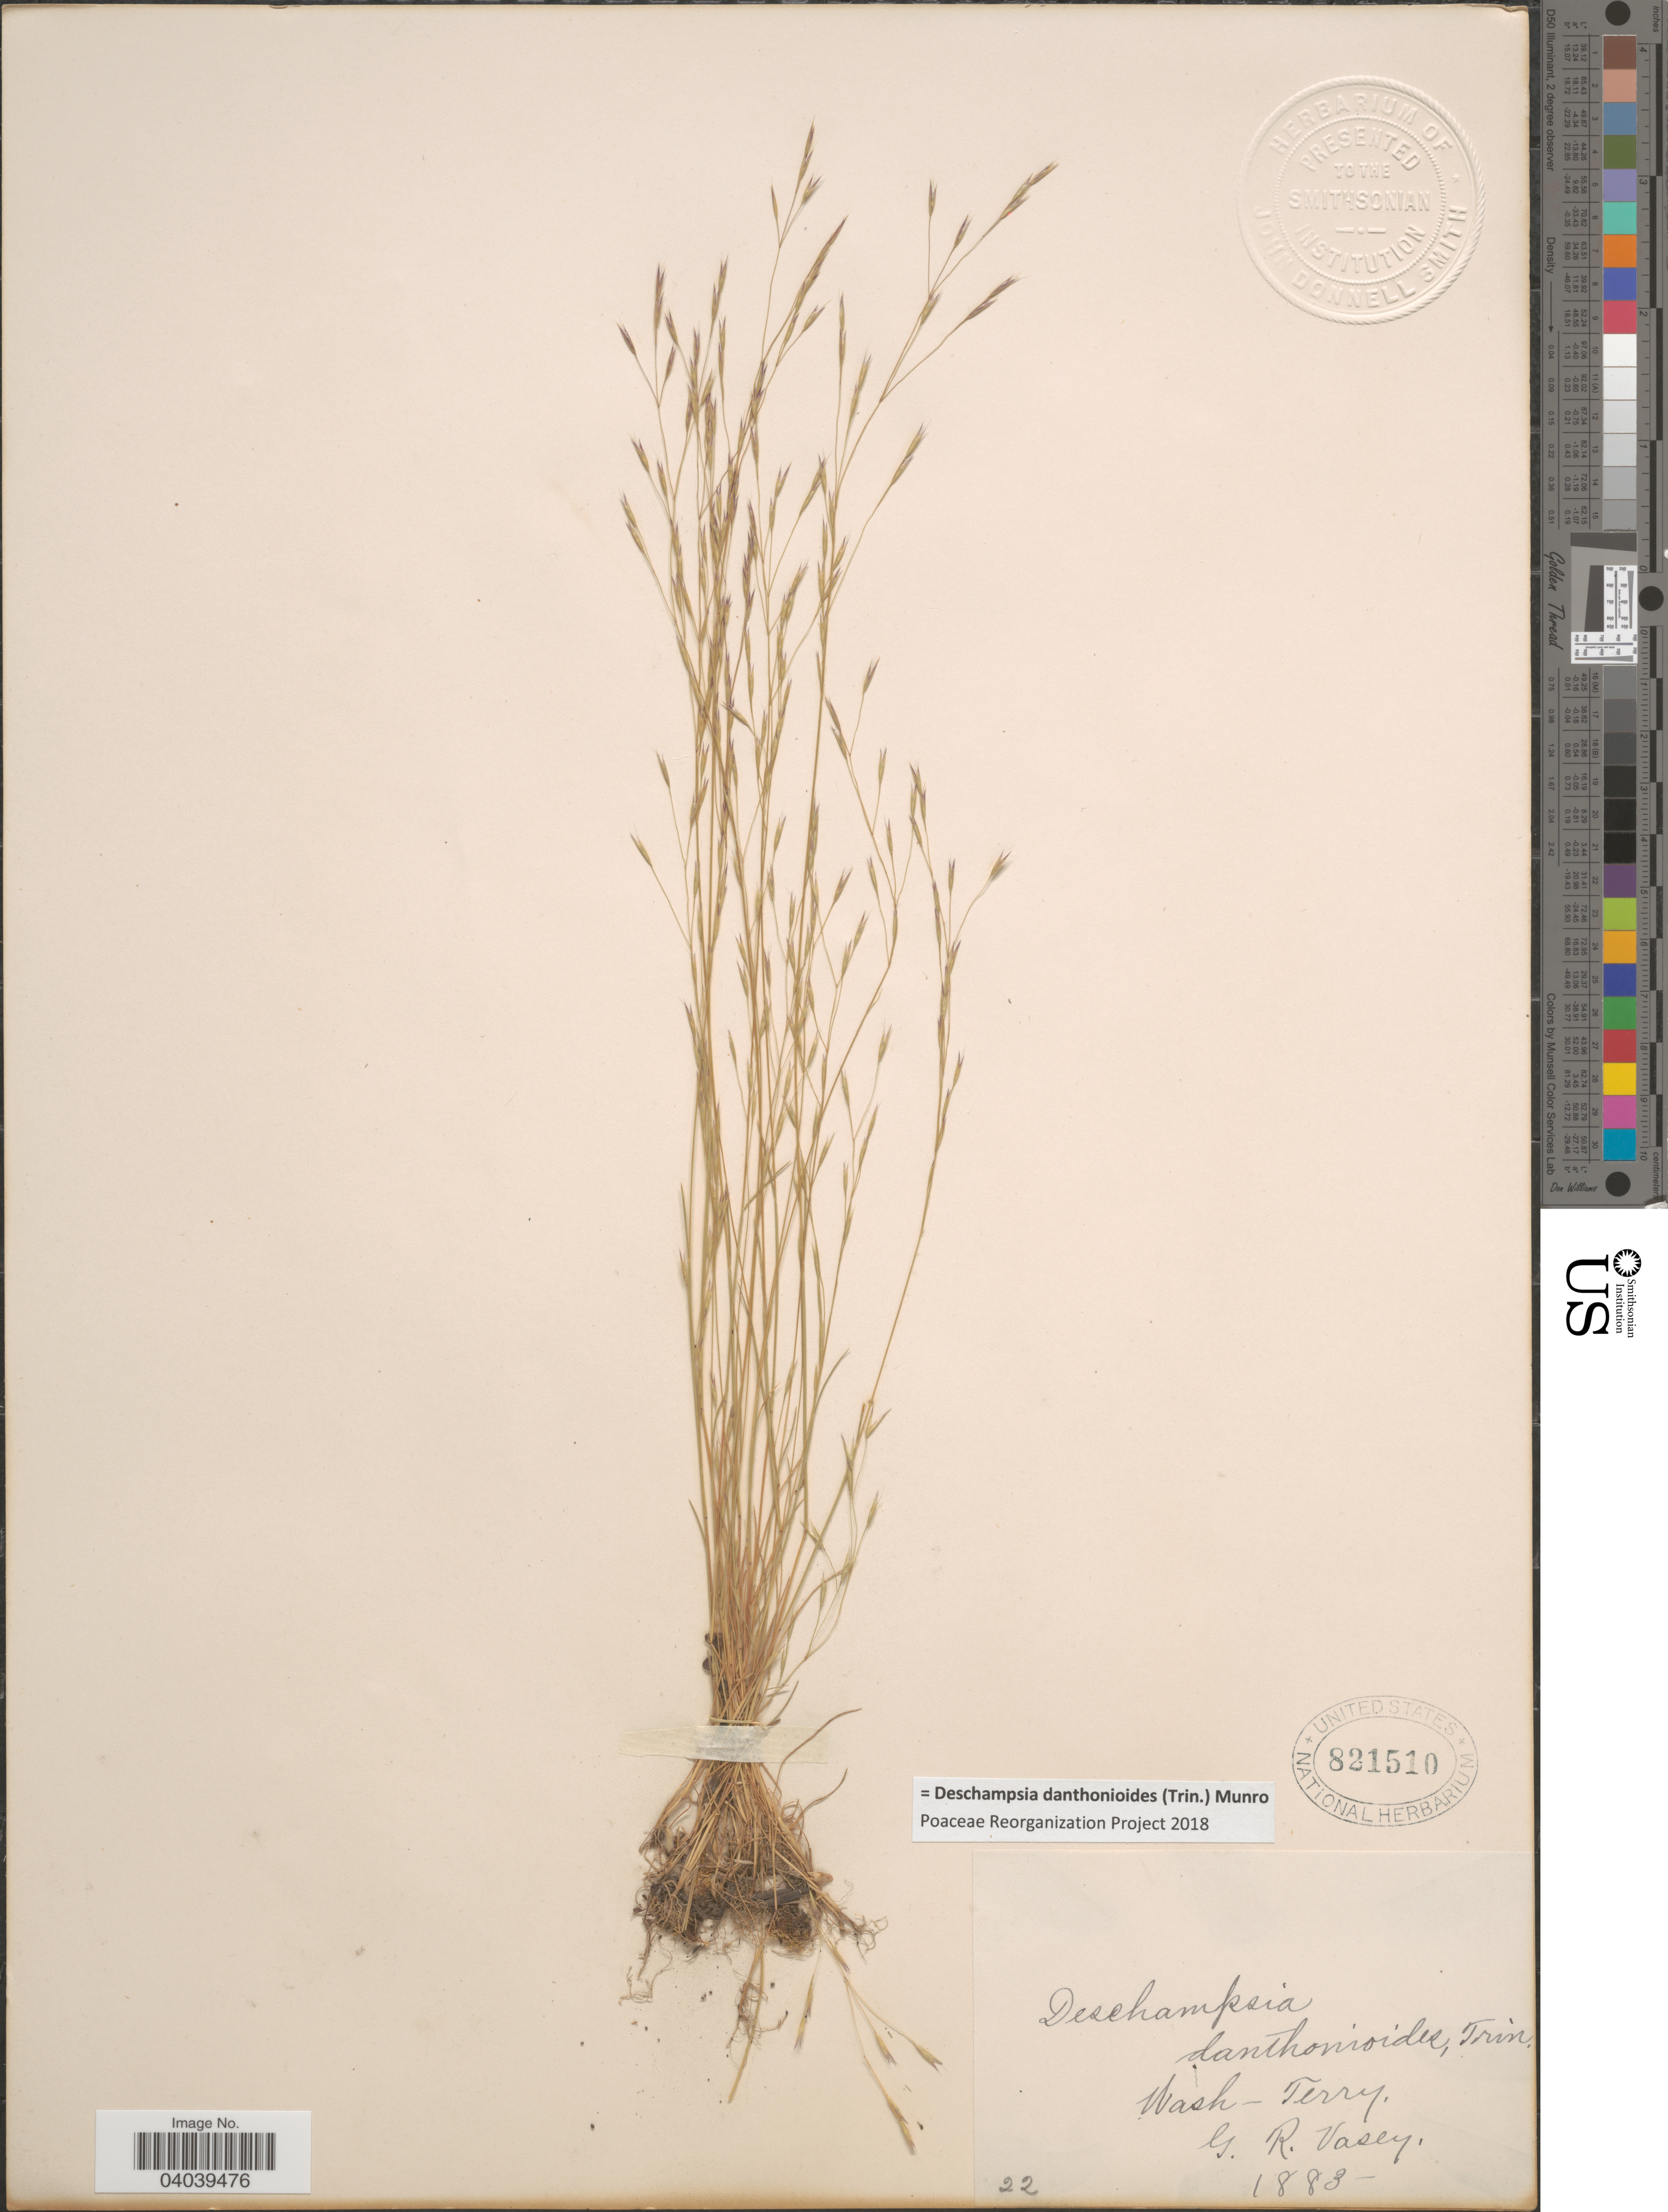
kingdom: Plantae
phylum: Tracheophyta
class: Liliopsida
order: Poales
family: Poaceae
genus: Deschampsia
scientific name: Deschampsia danthonioides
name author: (Trin.) Munro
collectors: G. R. Vasey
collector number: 22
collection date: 1883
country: United States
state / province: Washington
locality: Wash.-Terry.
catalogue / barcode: US 821510